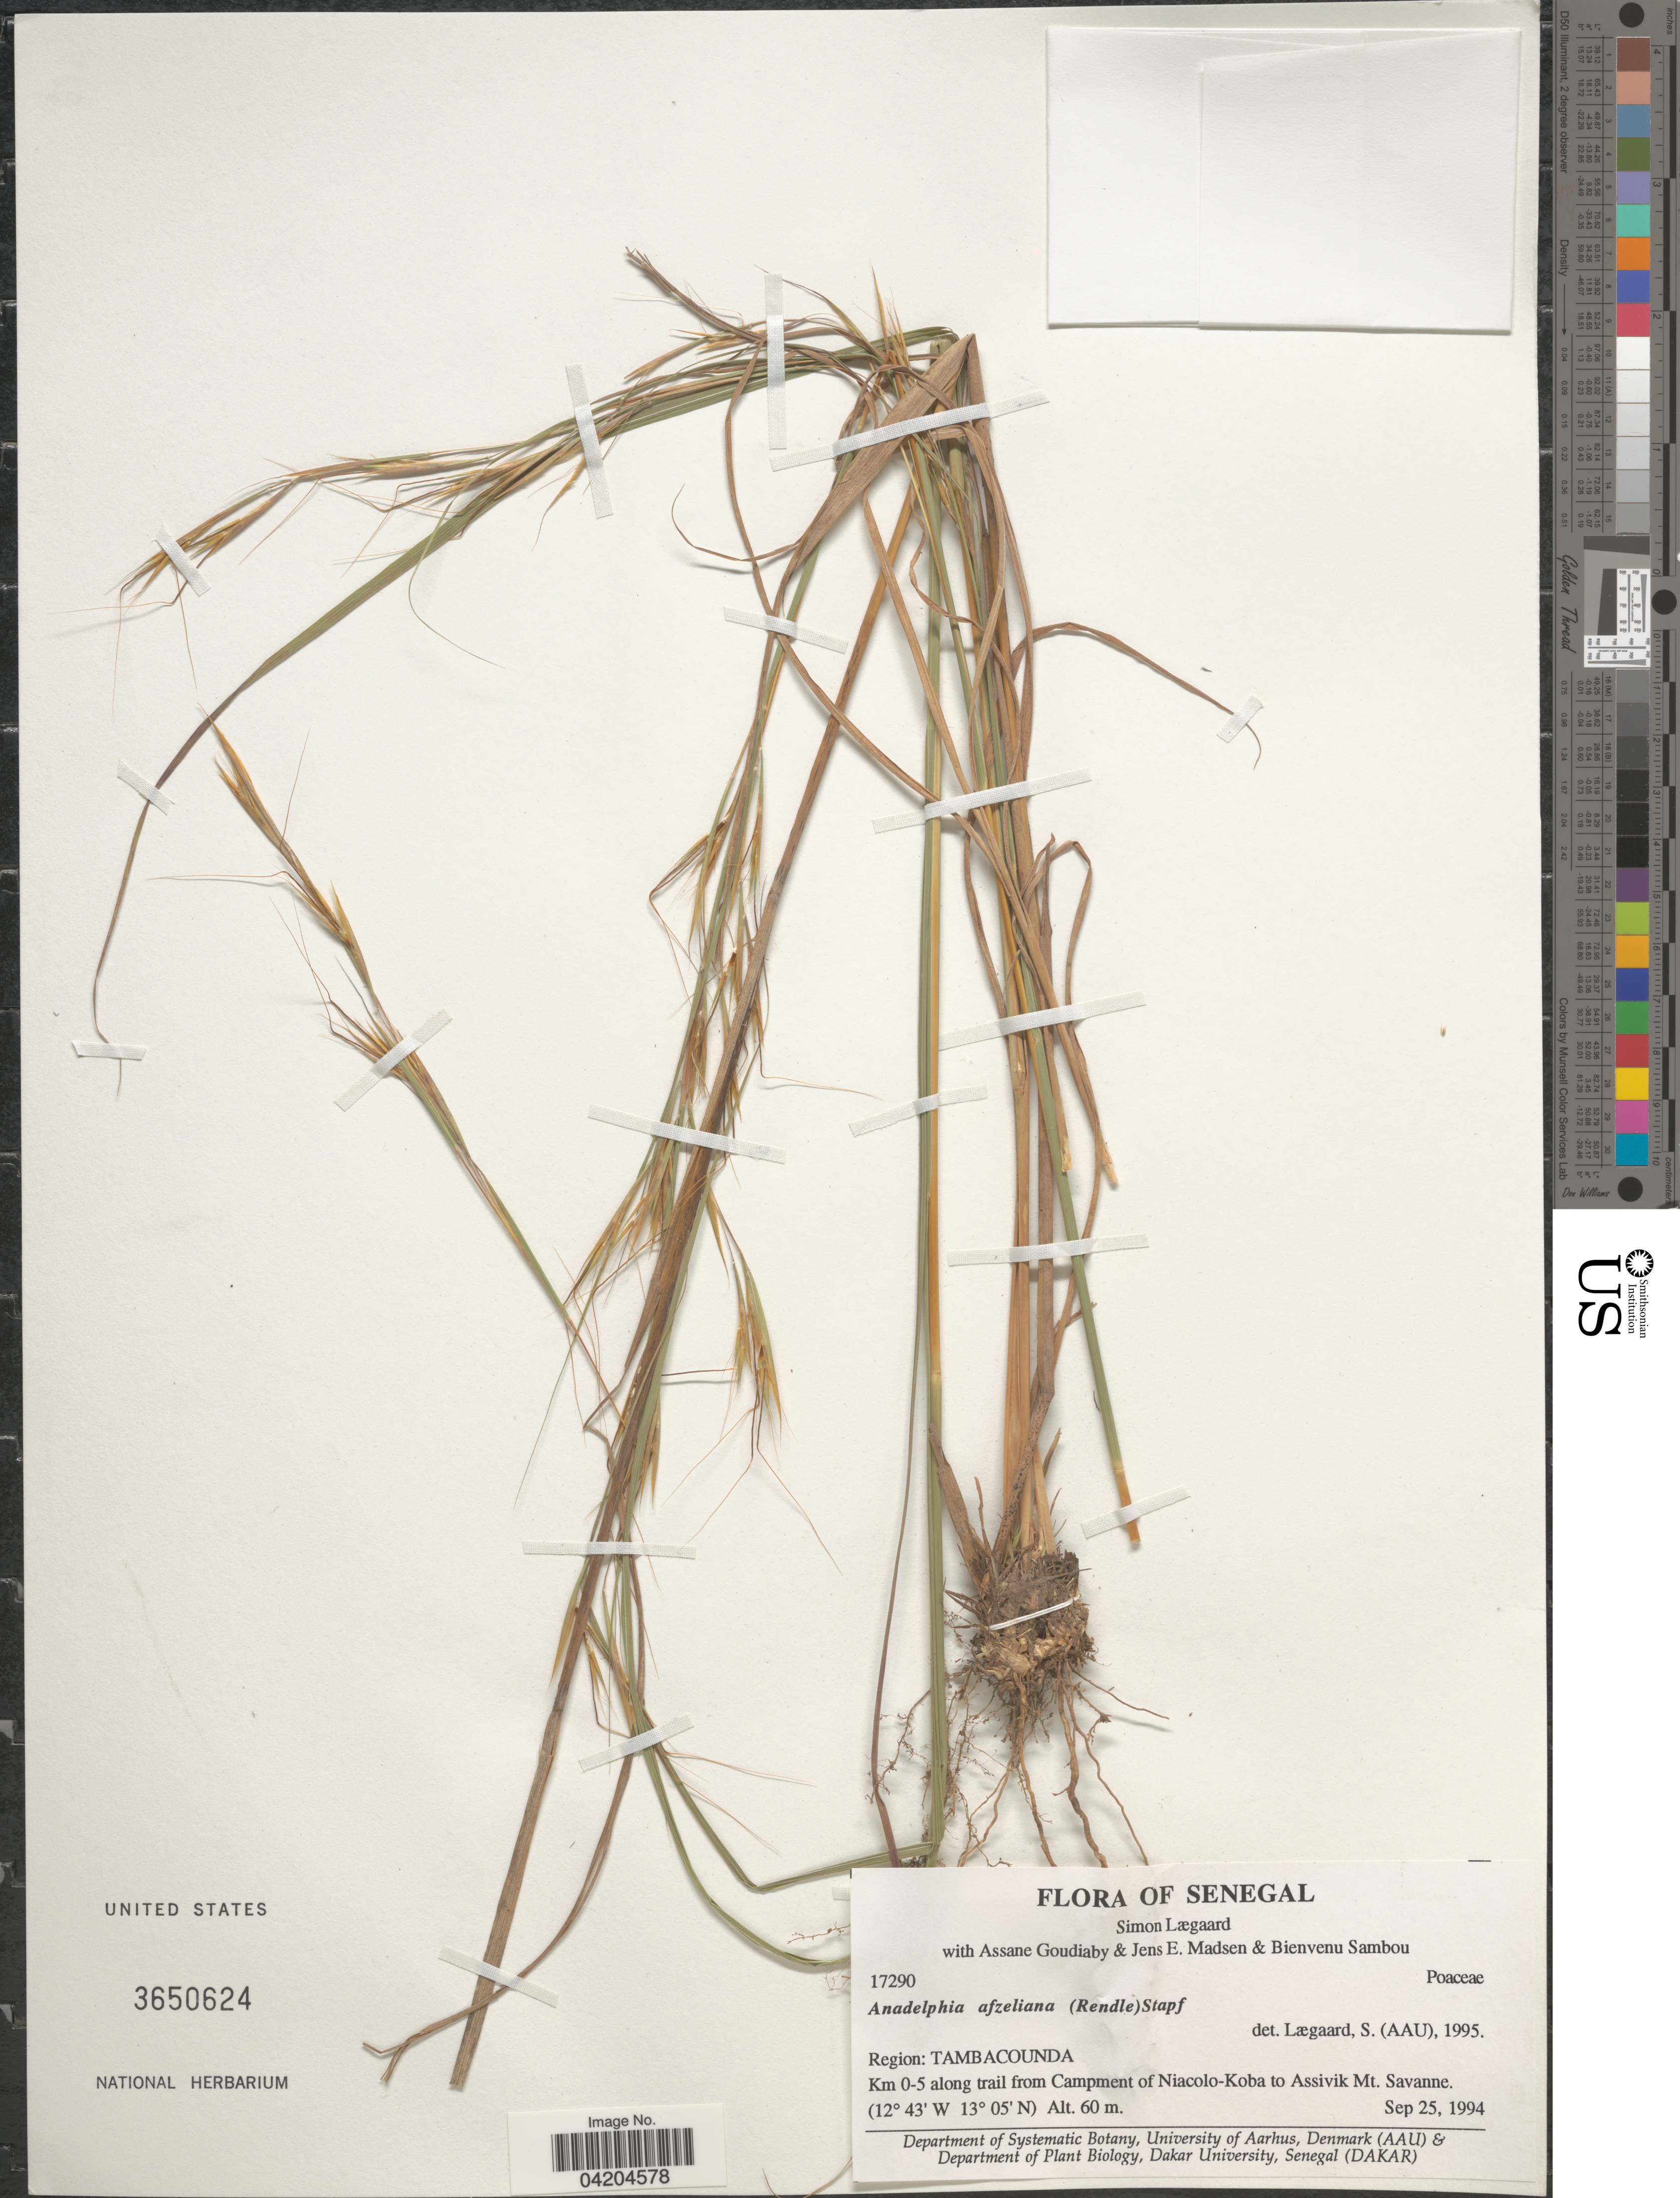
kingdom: Plantae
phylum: Tracheophyta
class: Liliopsida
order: Poales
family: Poaceae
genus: Anadelphia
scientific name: Anadelphia afzeliana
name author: Stapf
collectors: S. Lægaard, A. Goudiaby, J. E. Madsen & B. Sambou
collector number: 17290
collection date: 1994-09-25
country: Senegal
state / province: Tambacounda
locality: Region: Tambacounda. Km 0-5 along trail from Campment of Niacolo-Koba to Assivik Mt. Savanne.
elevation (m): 60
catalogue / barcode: US 3650624